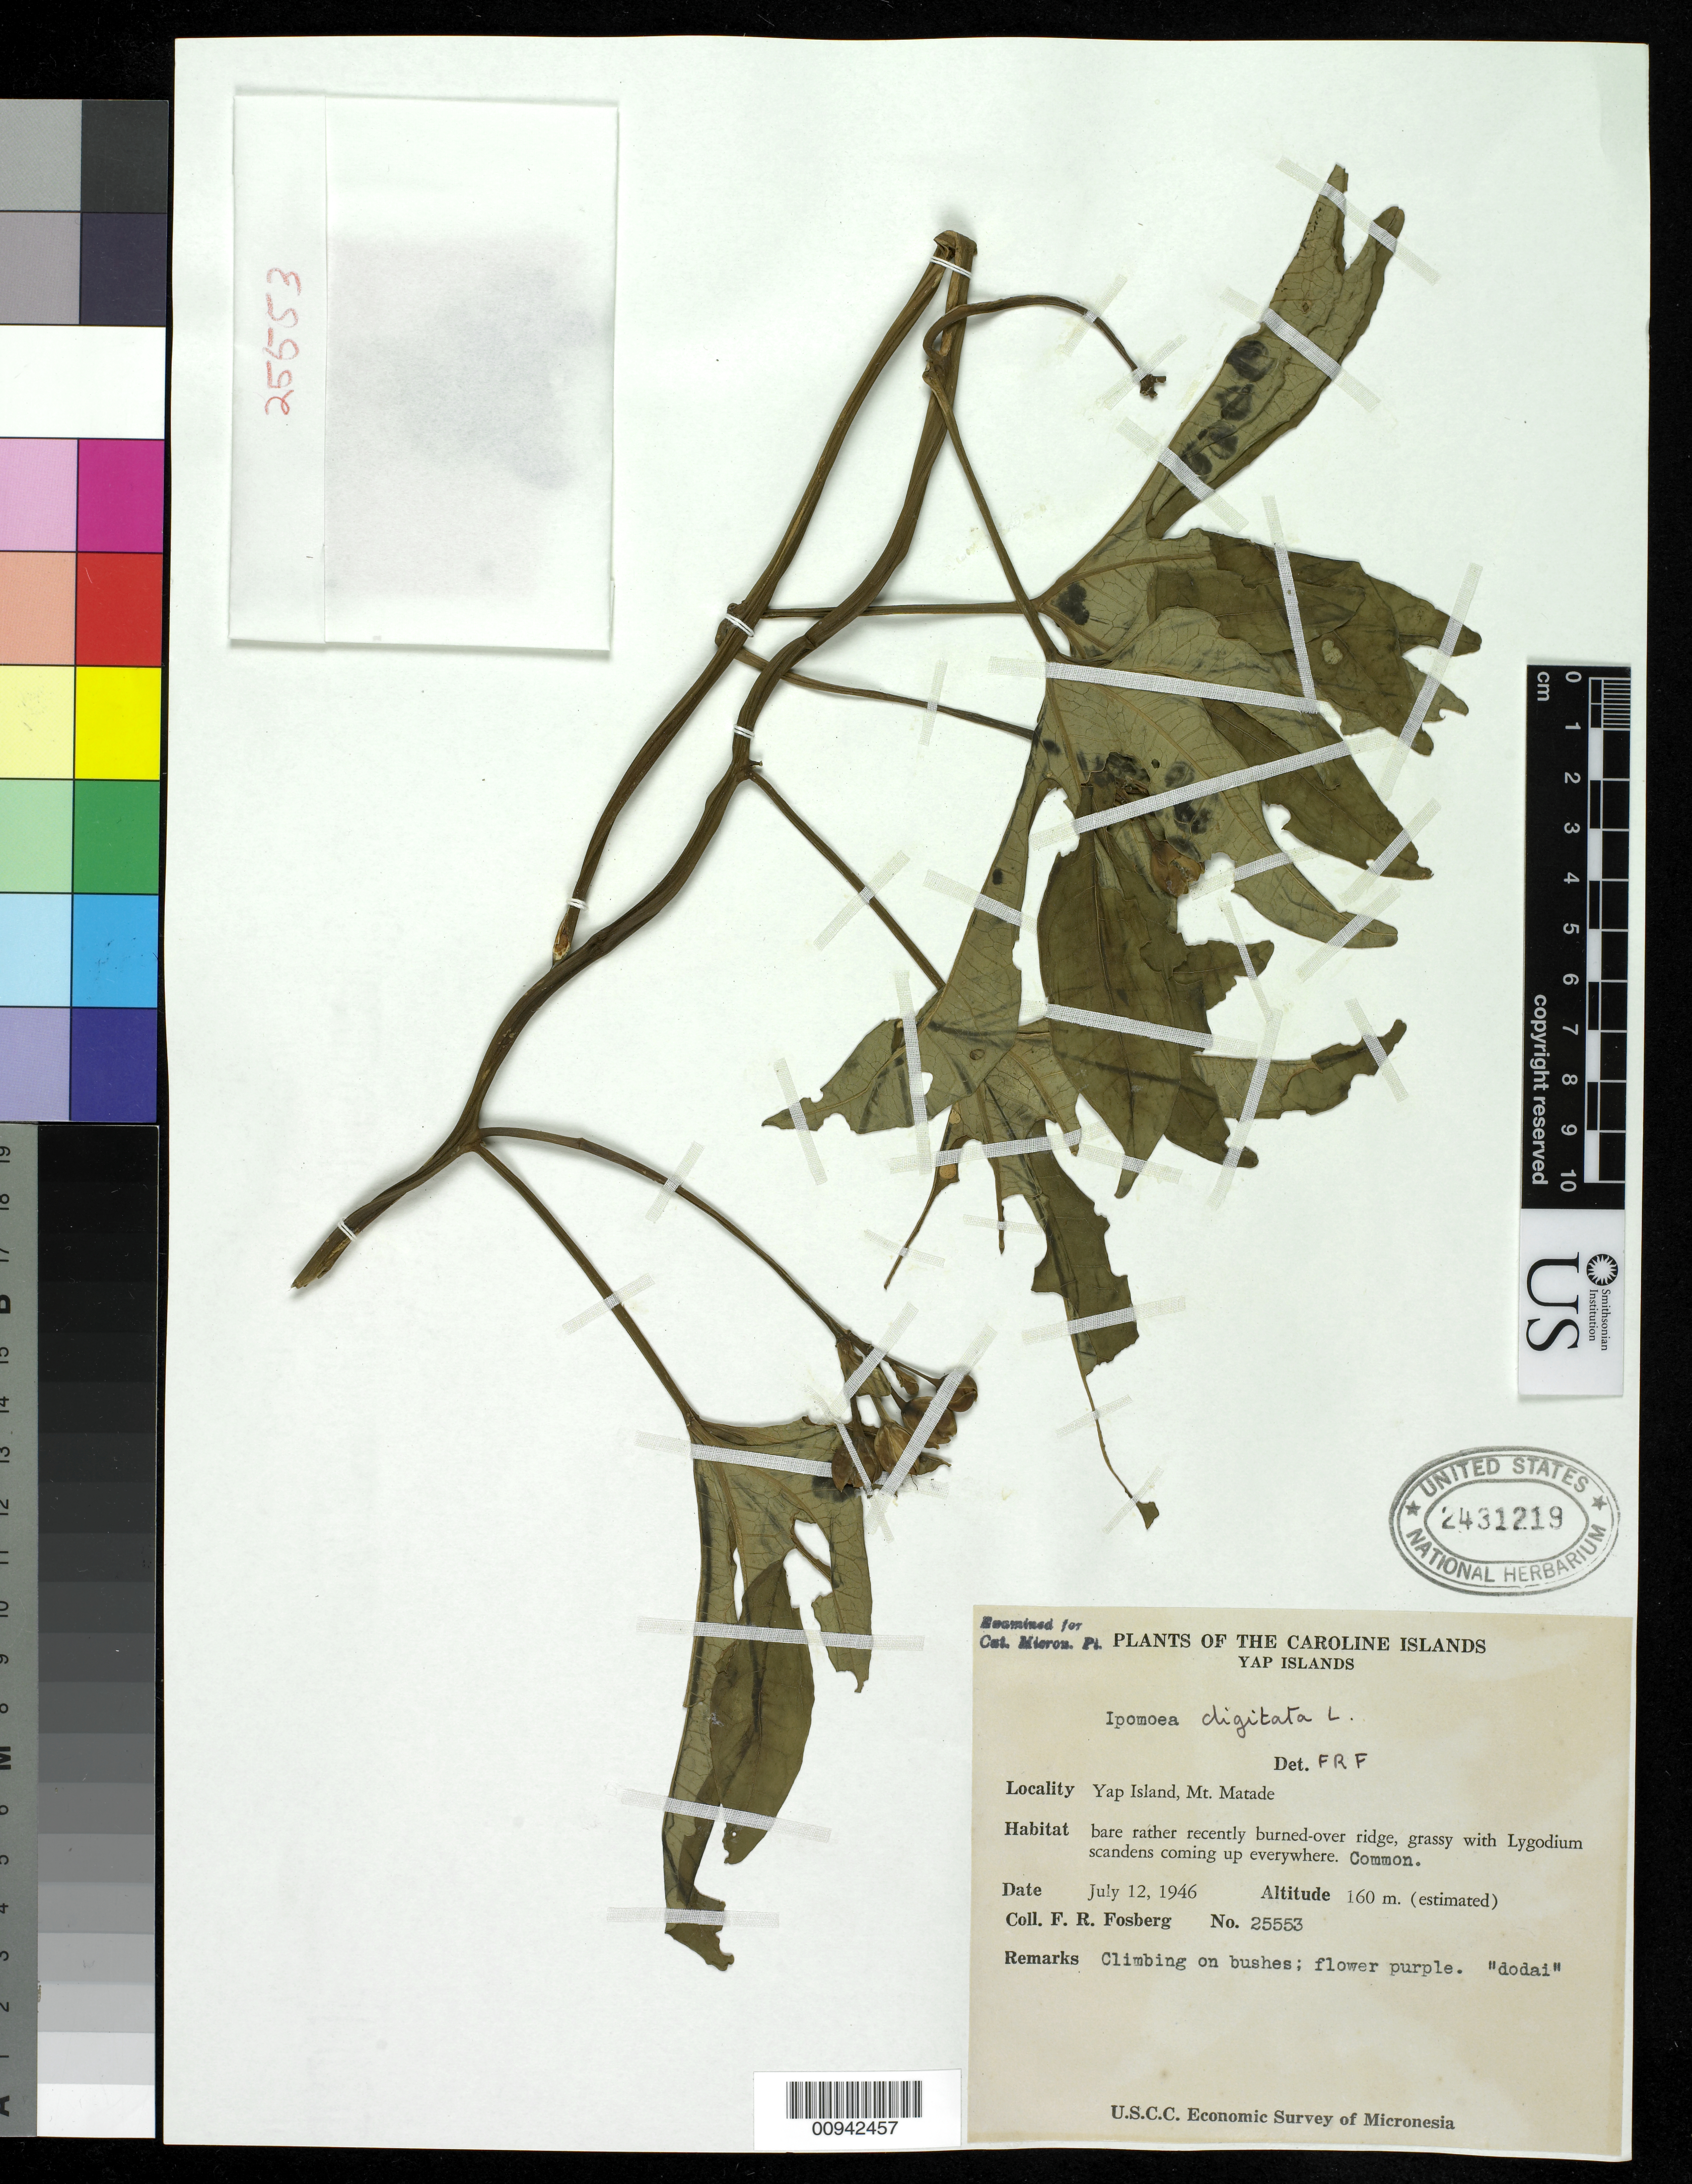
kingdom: Plantae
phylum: Tracheophyta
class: Magnoliopsida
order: Solanales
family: Convolvulaceae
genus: Ipomoea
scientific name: Ipomoea mauritiana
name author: Jacq.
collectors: F. R. Fosberg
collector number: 25553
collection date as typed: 12 Jul 1946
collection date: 1946-07-12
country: Micronesia, Federated States of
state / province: Yap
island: Yap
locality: Mt. Matade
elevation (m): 160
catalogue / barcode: US 2431219